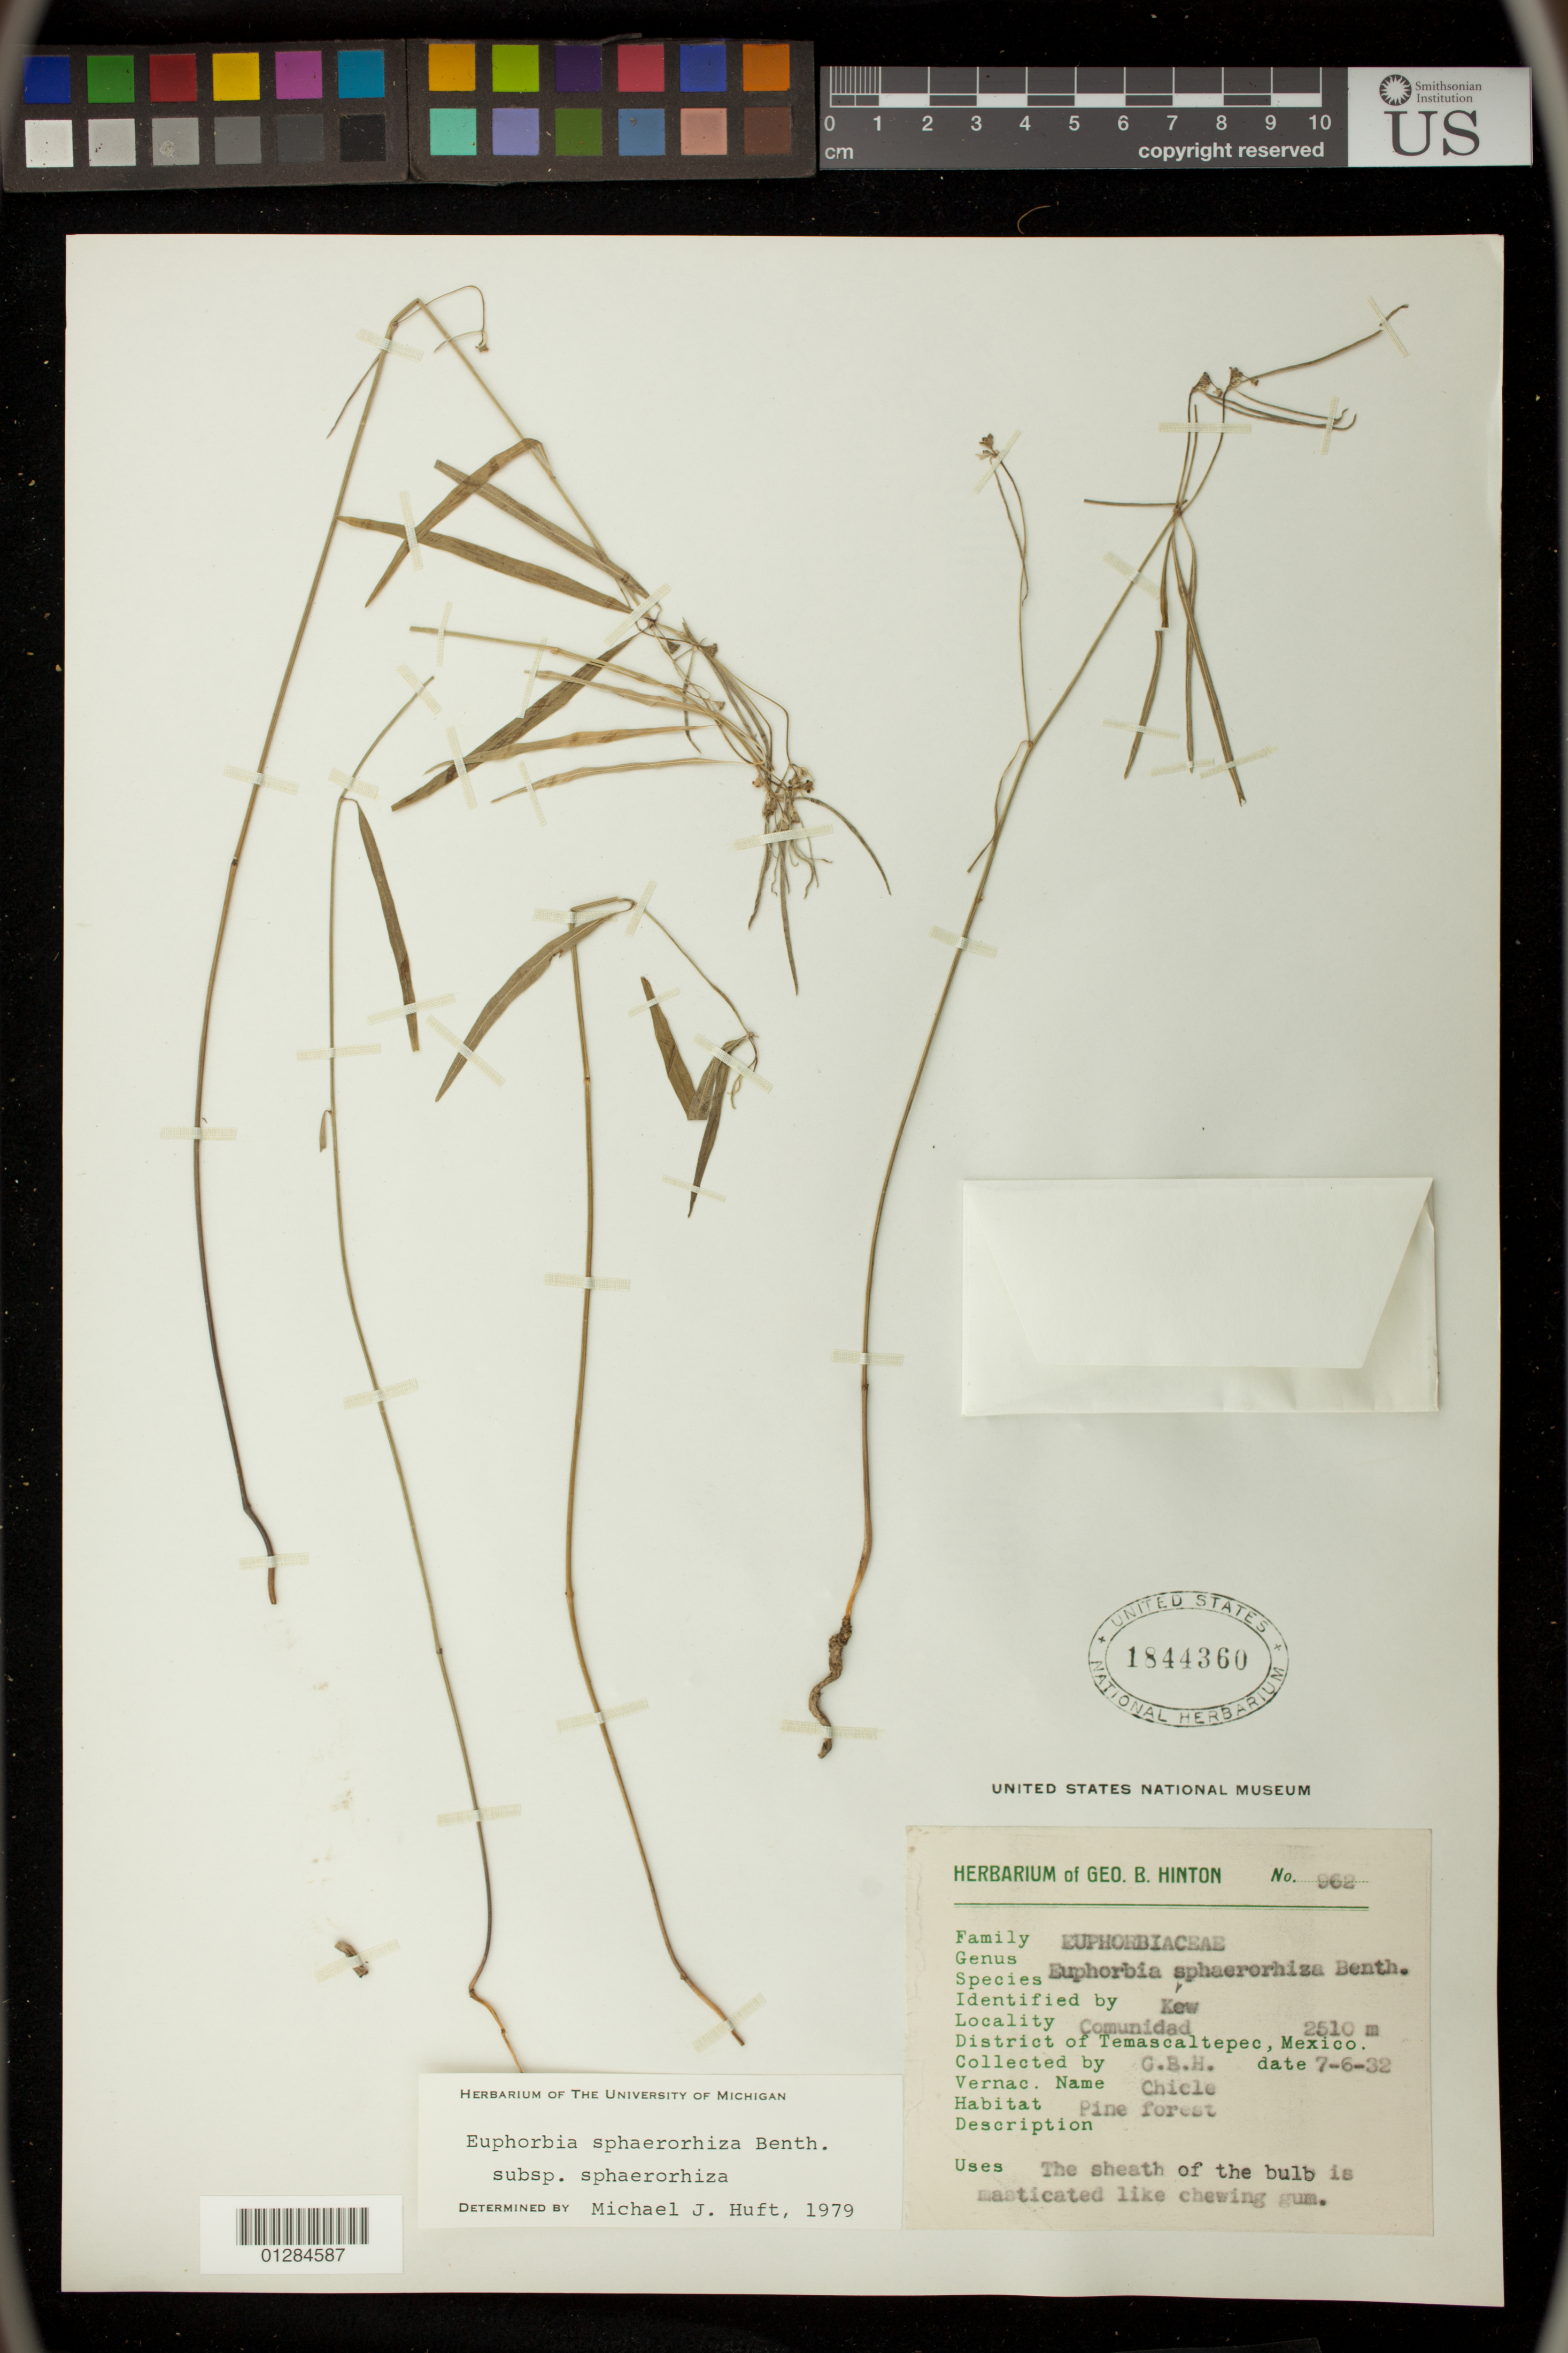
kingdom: Plantae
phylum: Tracheophyta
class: Magnoliopsida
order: Malpighiales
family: Euphorbiaceae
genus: Euphorbia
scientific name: Euphorbia sphaerorhiza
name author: Benth.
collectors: G. B. Hinton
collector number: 962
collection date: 1932-06-07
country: Mexico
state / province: México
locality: Comunidad, District of Temascaltepec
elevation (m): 2510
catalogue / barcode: US 1844360